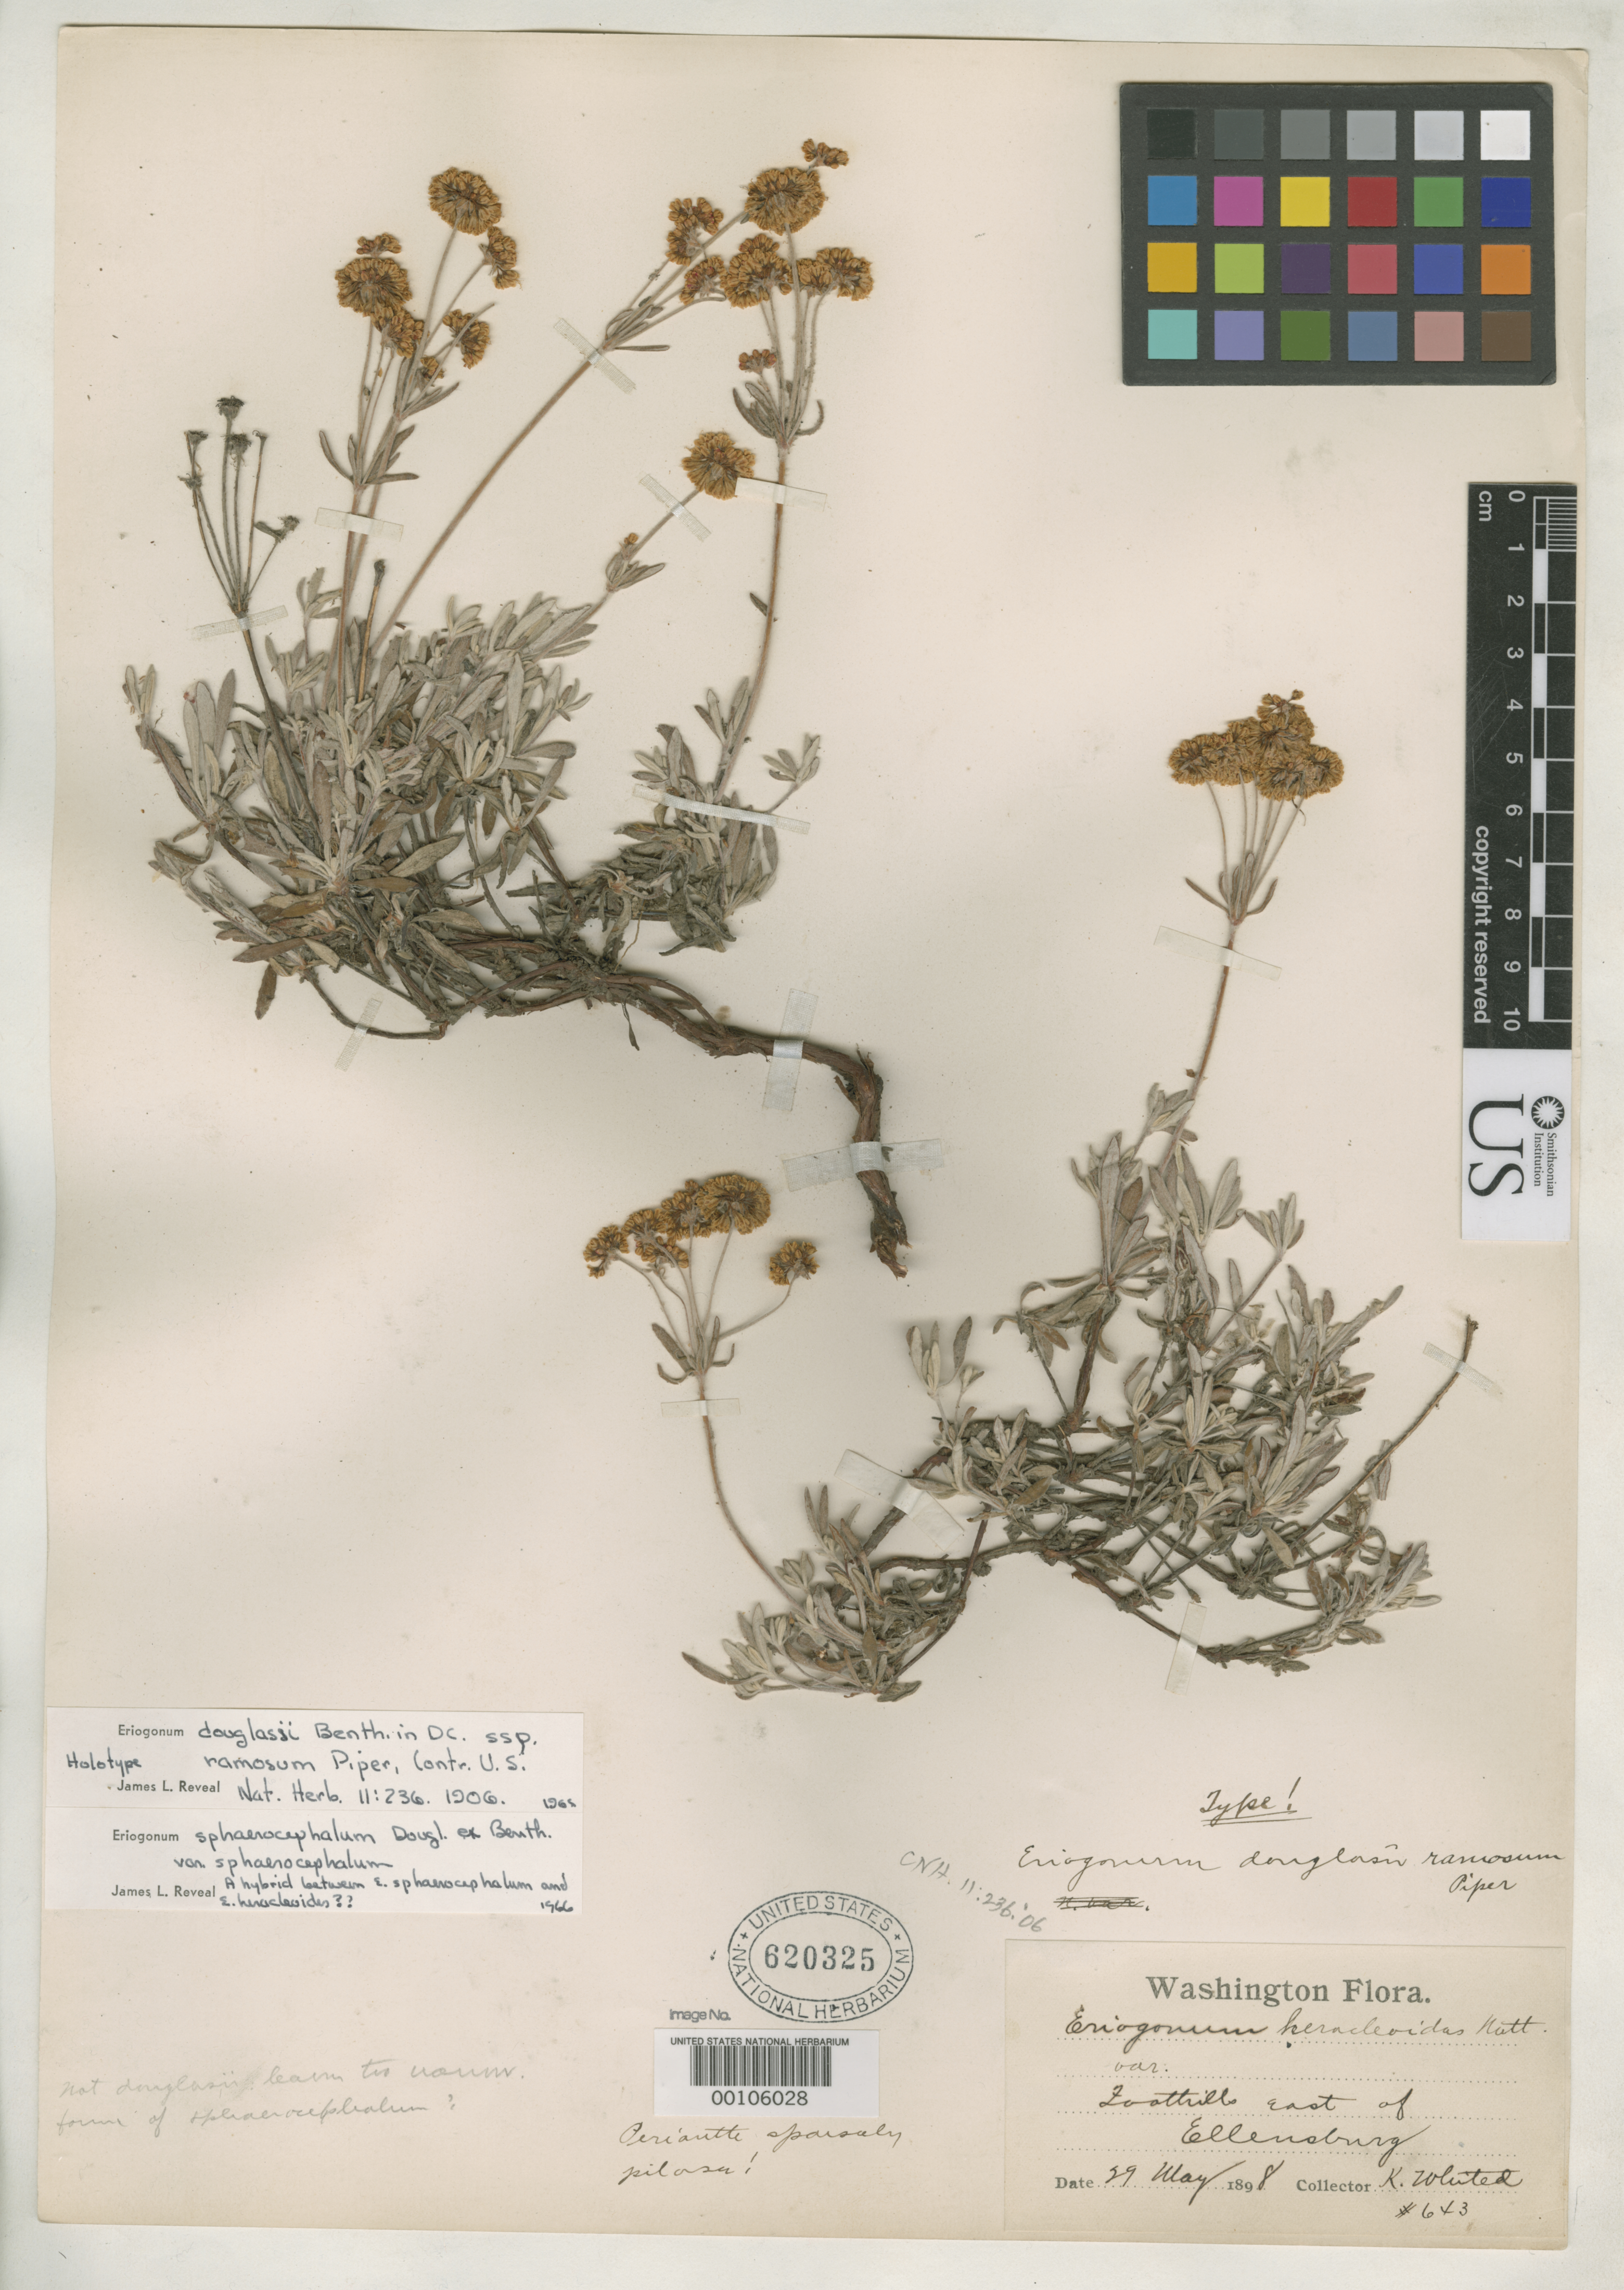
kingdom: Plantae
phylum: Tracheophyta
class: Magnoliopsida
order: Caryophyllales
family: Polygonaceae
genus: Eriogonum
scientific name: Eriogonum douglasii subsp. ramosum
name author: Piper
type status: Isotype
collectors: K. Whited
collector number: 643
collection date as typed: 29 May 1898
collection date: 1898-05-29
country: United States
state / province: Washington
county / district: Kittitas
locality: Foothills E of Ellensburg.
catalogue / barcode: US 620325